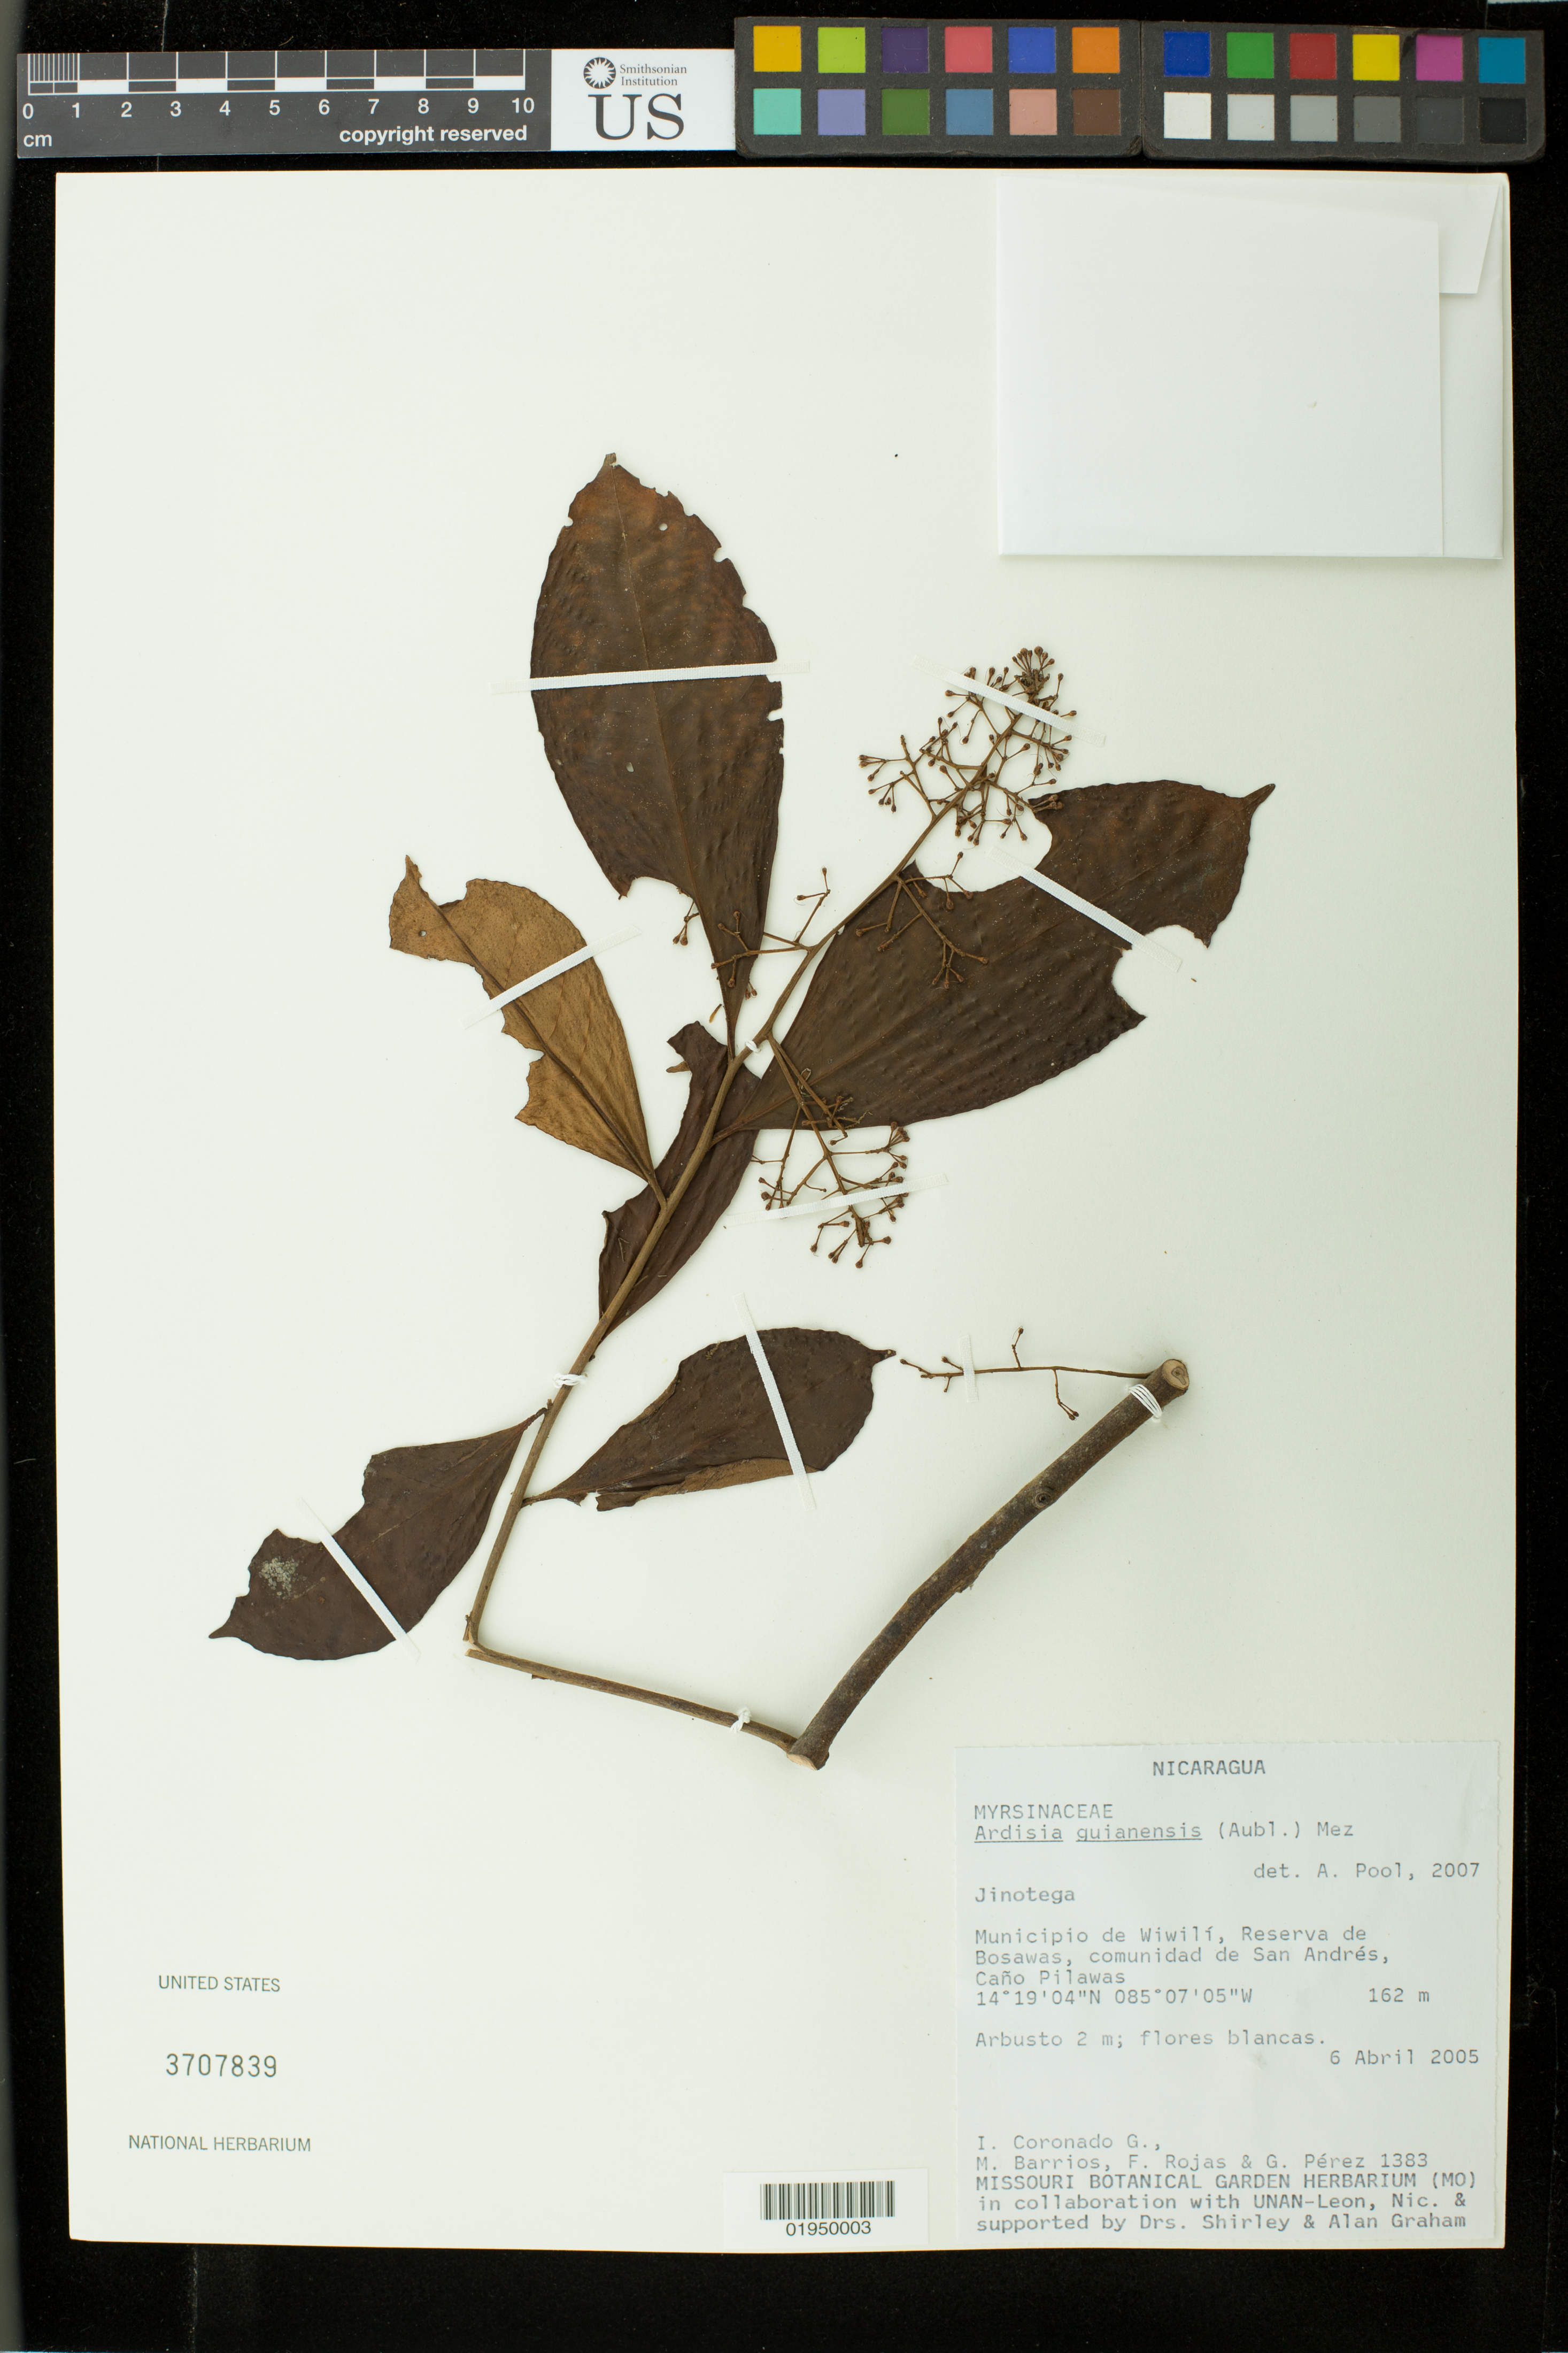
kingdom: Plantae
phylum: Tracheophyta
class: Magnoliopsida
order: Ericales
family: Primulaceae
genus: Ardisia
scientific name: Ardisia guianensis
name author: (Aubl.) Mez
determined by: Pool, A., (MO), Missouri Botanical Garden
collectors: I. Coronado, M. Barrios, F. Rojas & G. Perez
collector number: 1383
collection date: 2005-04-06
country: Nicaragua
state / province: Jinotega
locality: Municipio de Wiwili, Reserva de Bosawas, comunidad de San Andres, Cano Pilawas.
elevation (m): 162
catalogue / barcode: US 3707839